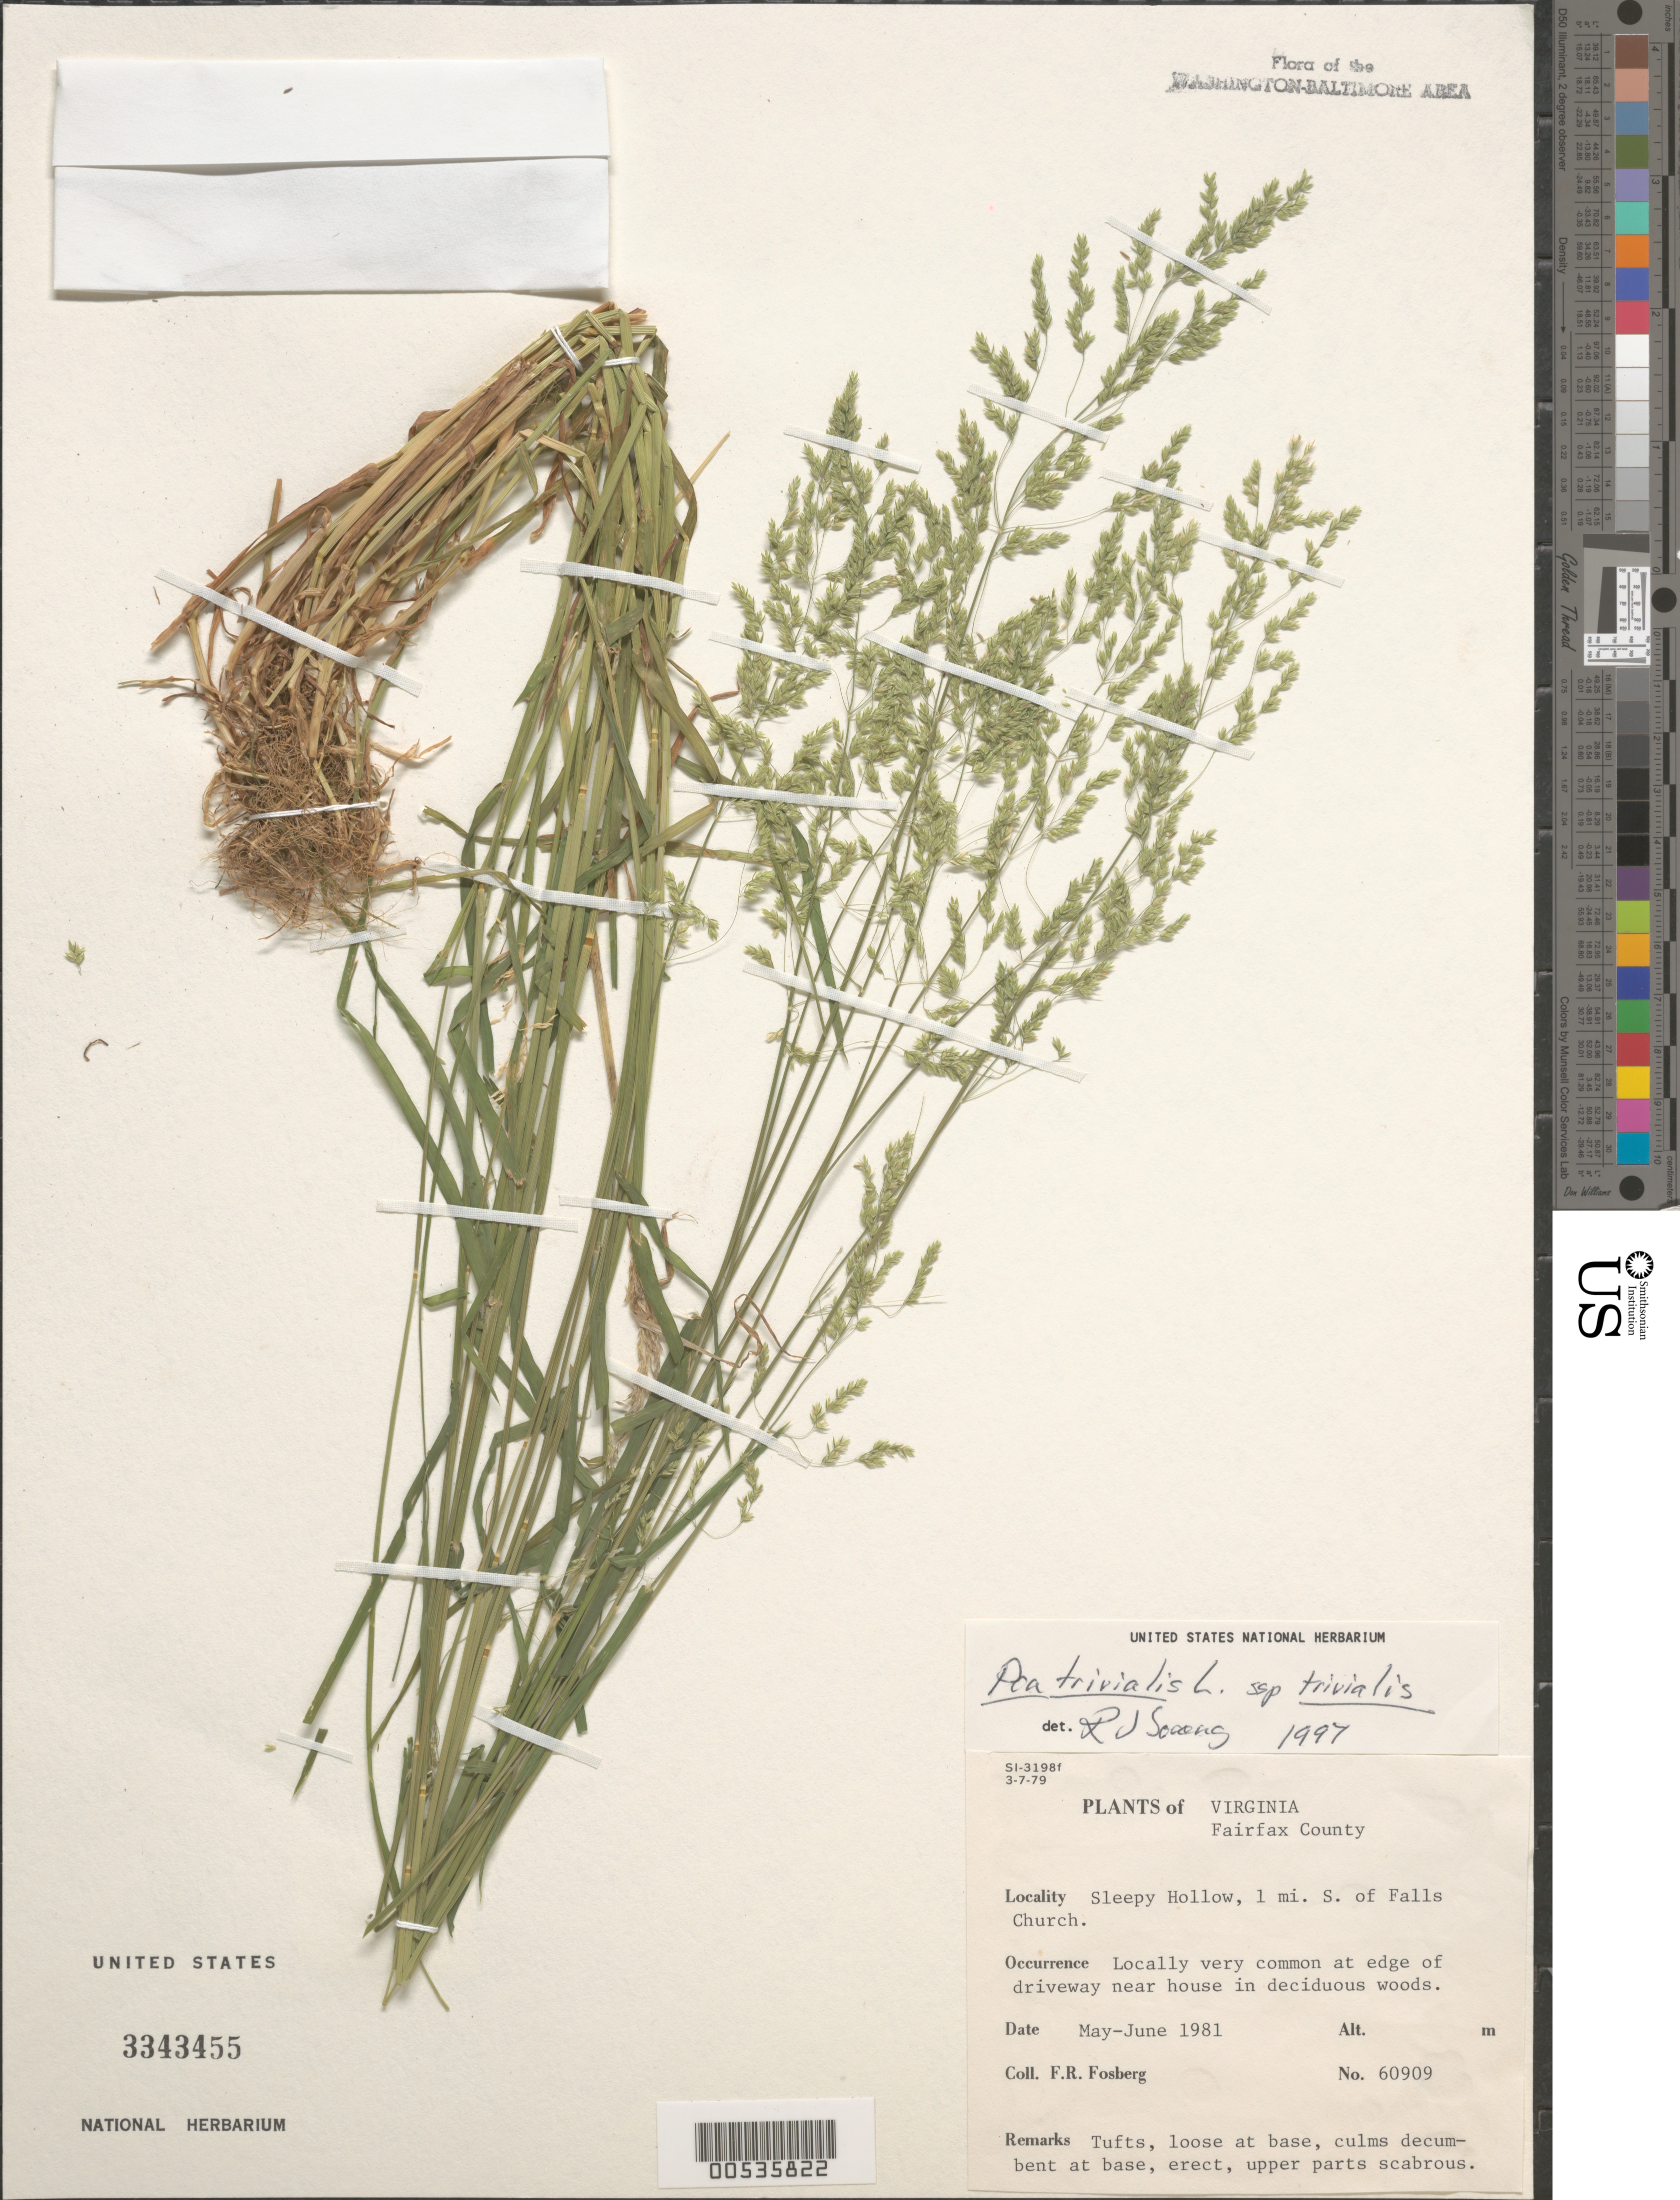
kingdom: Plantae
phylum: Tracheophyta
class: Liliopsida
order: Poales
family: Poaceae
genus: Poa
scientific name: Poa trivialis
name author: L.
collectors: F. R. Fosberg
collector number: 60909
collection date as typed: May 1981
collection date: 1981-05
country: United States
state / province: Virginia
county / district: Fairfax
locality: Sleepy Hollow, S of Falls Church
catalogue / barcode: US 3343455